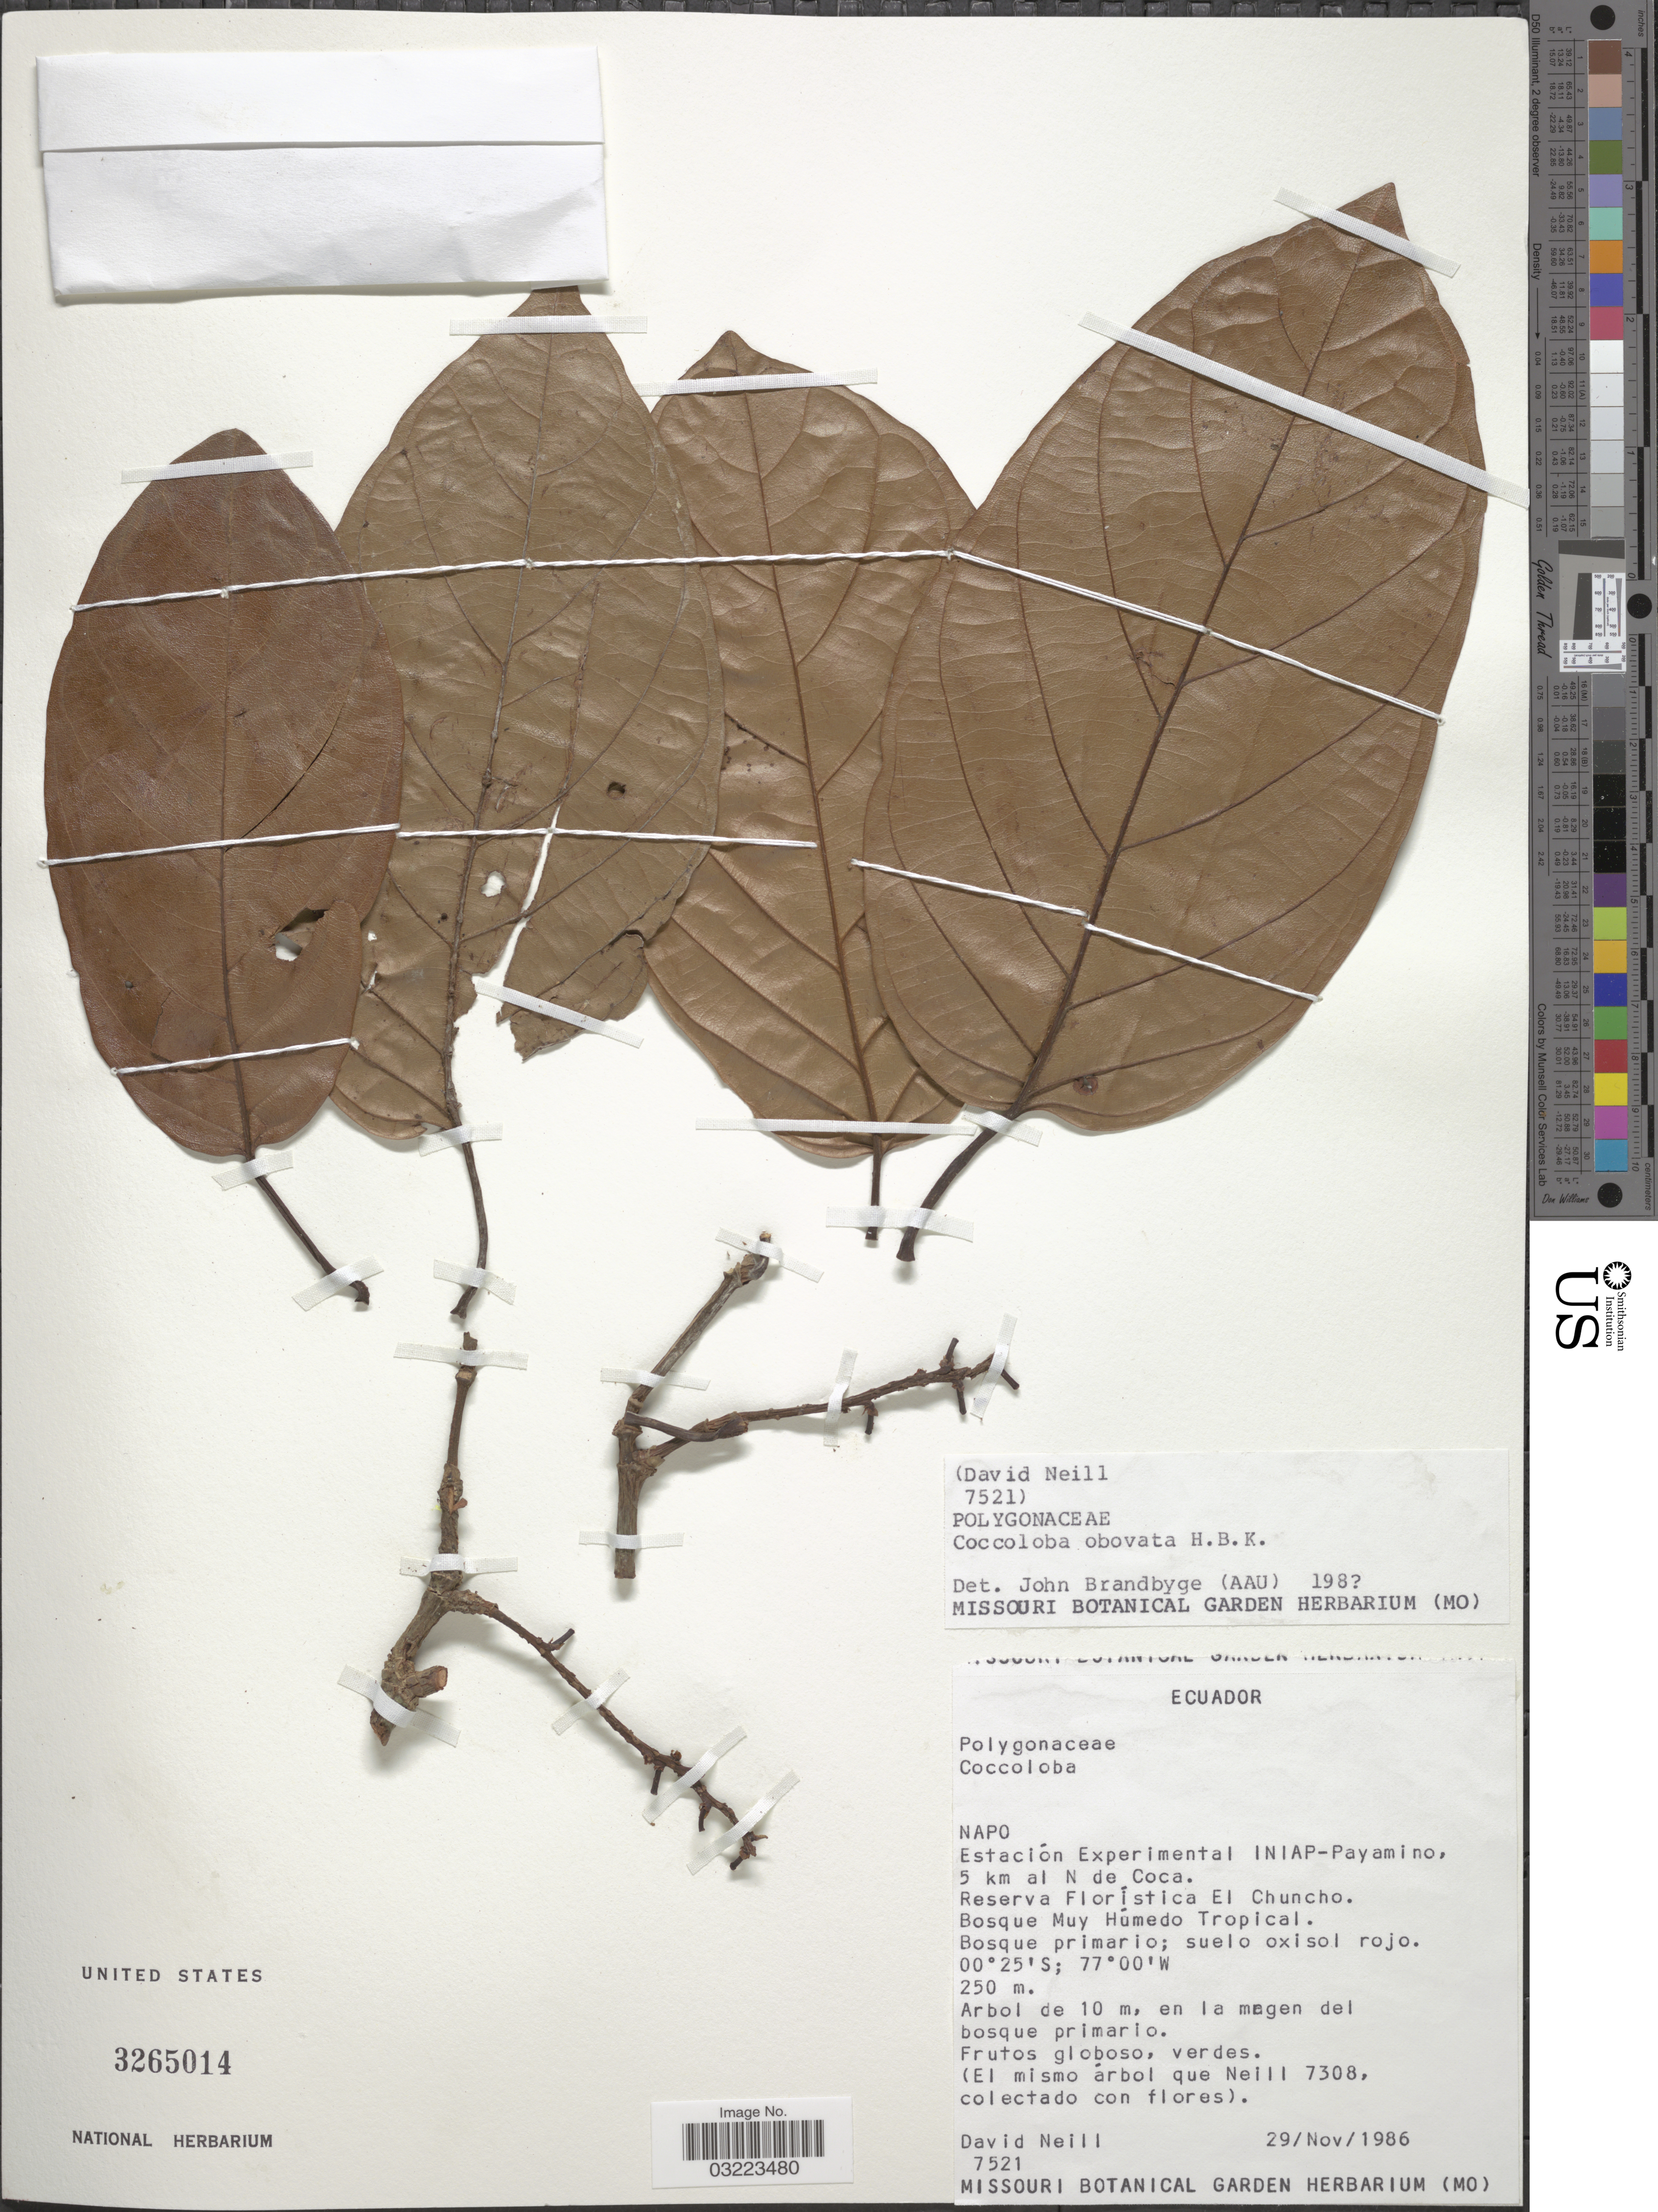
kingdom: Plantae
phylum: Tracheophyta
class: Magnoliopsida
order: Caryophyllales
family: Polygonaceae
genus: Coccoloba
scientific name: Coccoloba obovata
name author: Kunth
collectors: D. Neill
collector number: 7521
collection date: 1986-11-29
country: Ecuador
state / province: Napo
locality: Estación Experimental INIAP-Payamino, 5 km al N de Coca. Reserva Florística El Chuncho.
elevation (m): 250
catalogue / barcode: US 3265014